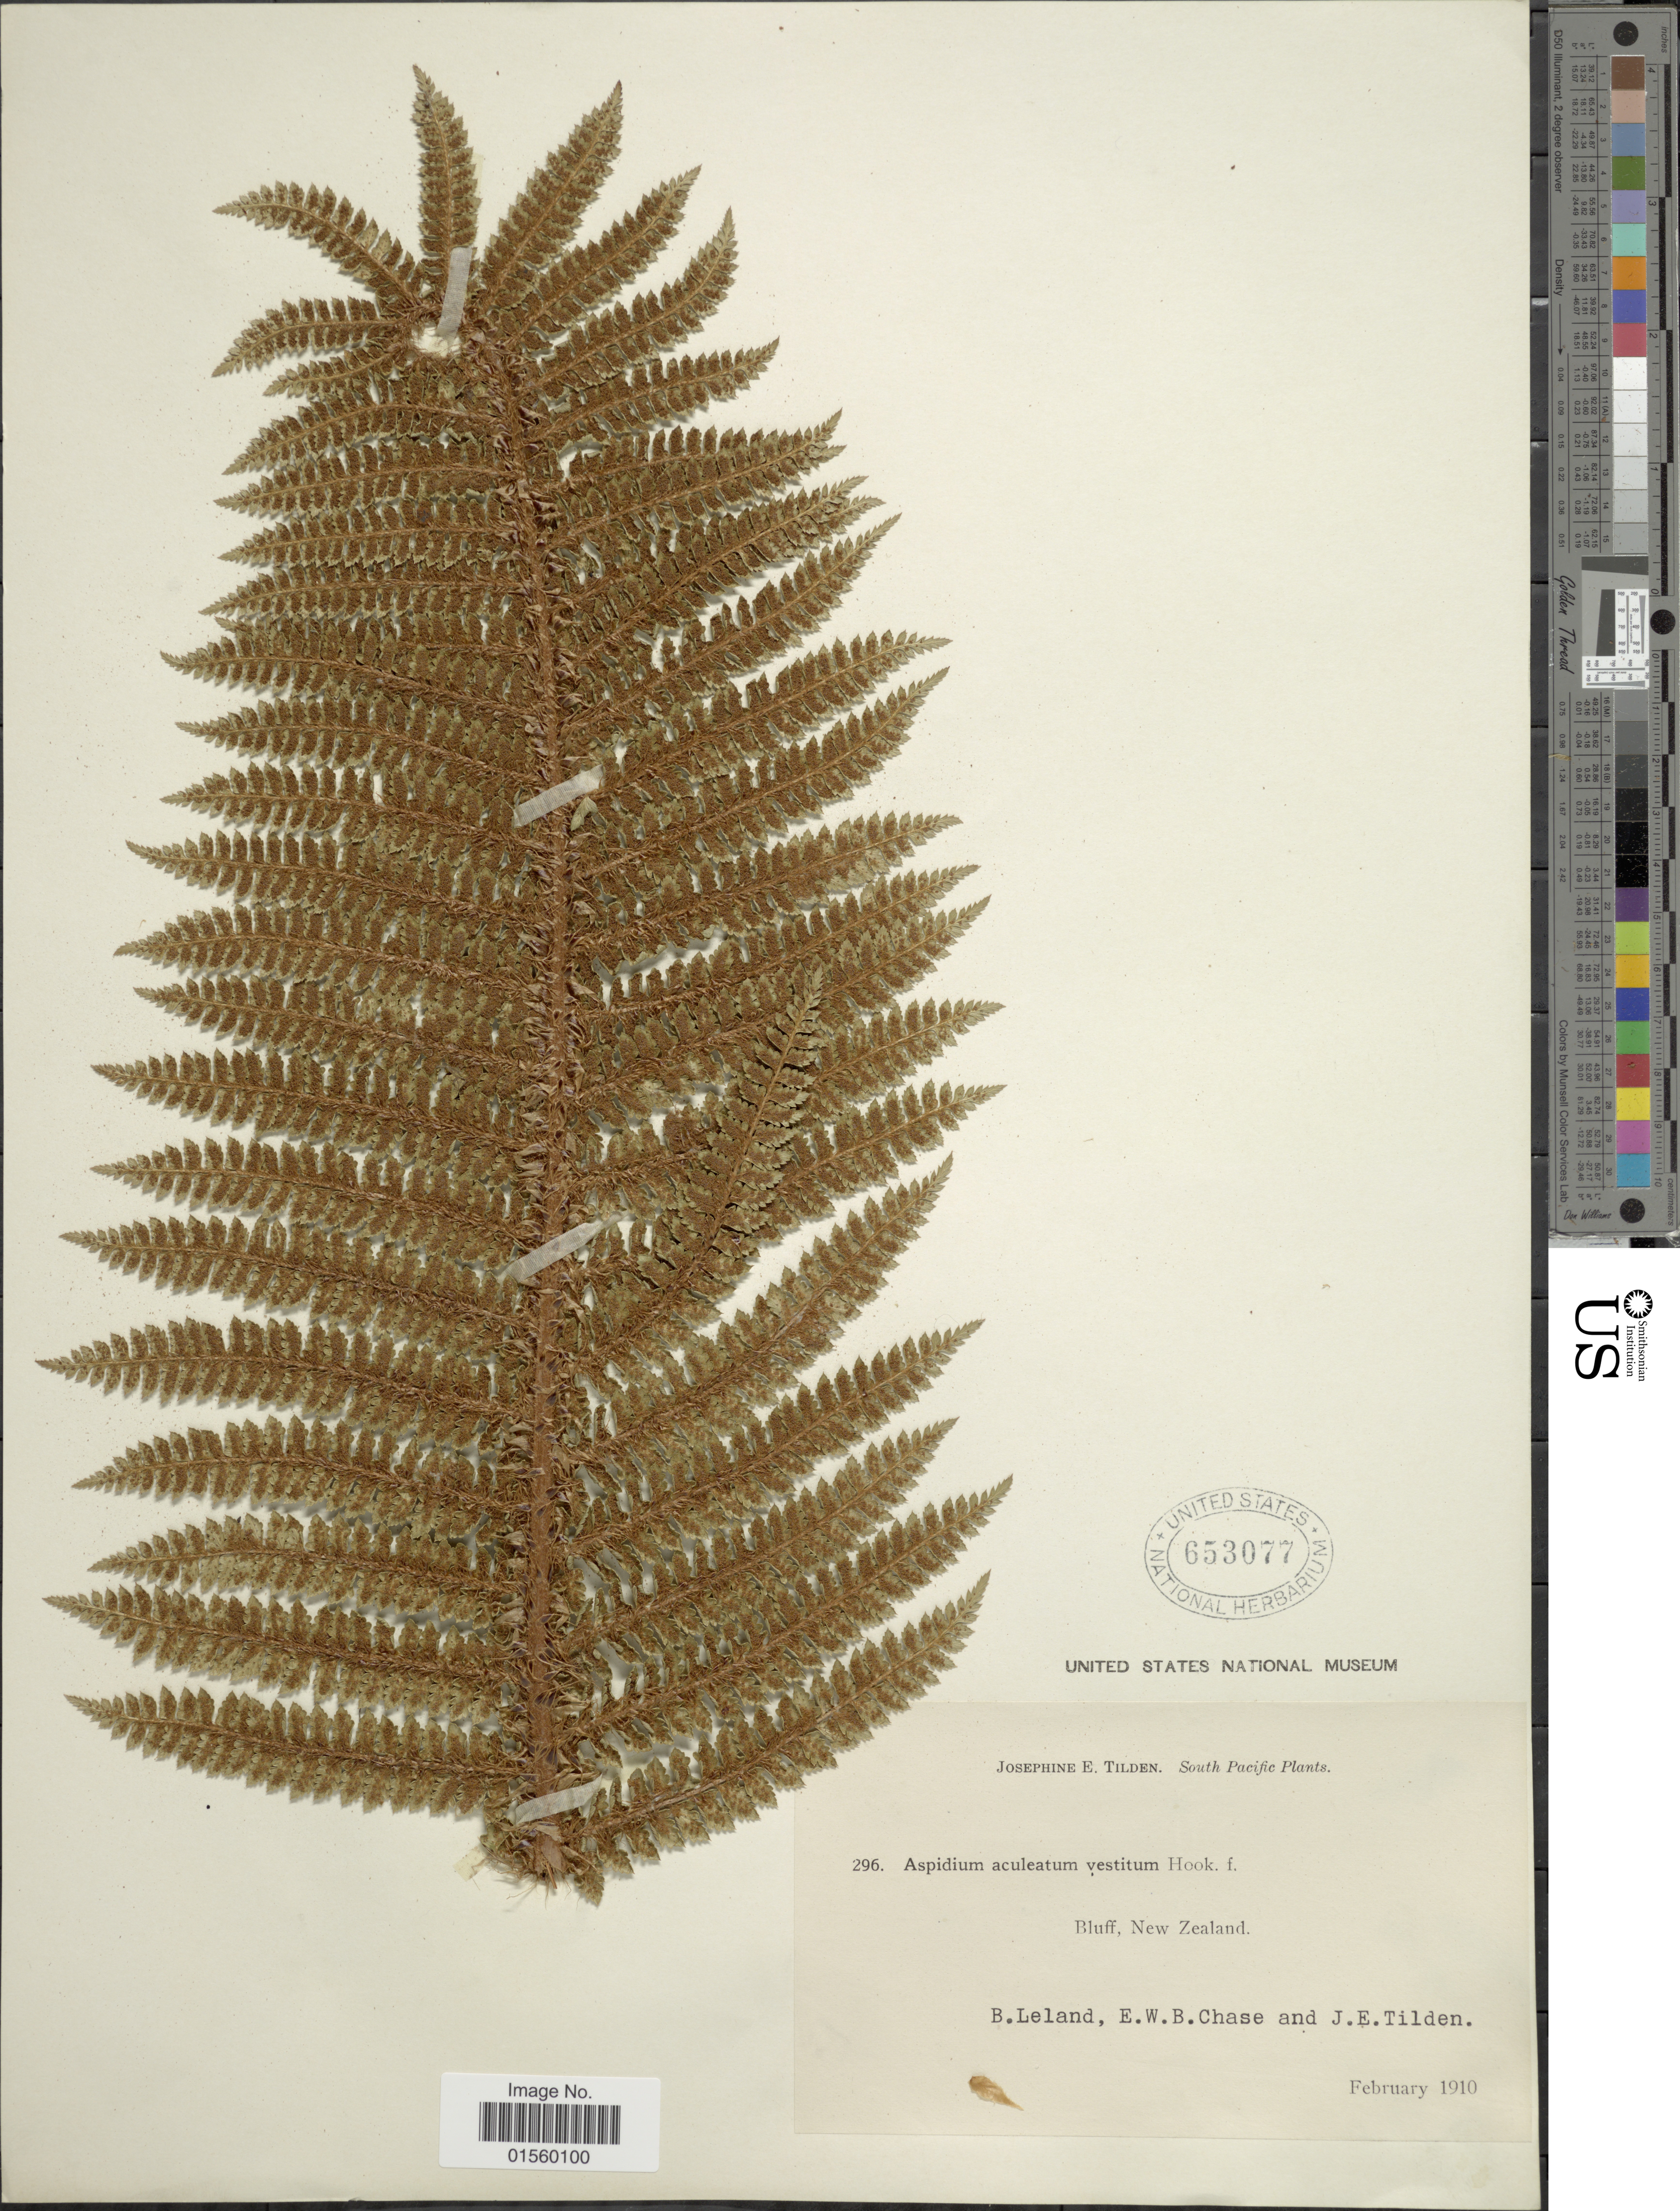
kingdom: Plantae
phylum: Tracheophyta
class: Polypodiopsida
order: Polypodiales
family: Dryopteridaceae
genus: Polystichum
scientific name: Polystichum vestitum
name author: (Sw.) C. Presl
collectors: B. Leland, E. W. Chase & J. E. Tilden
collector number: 296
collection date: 1910-02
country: New Zealand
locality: South Pacific, Bluff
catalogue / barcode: US 653077